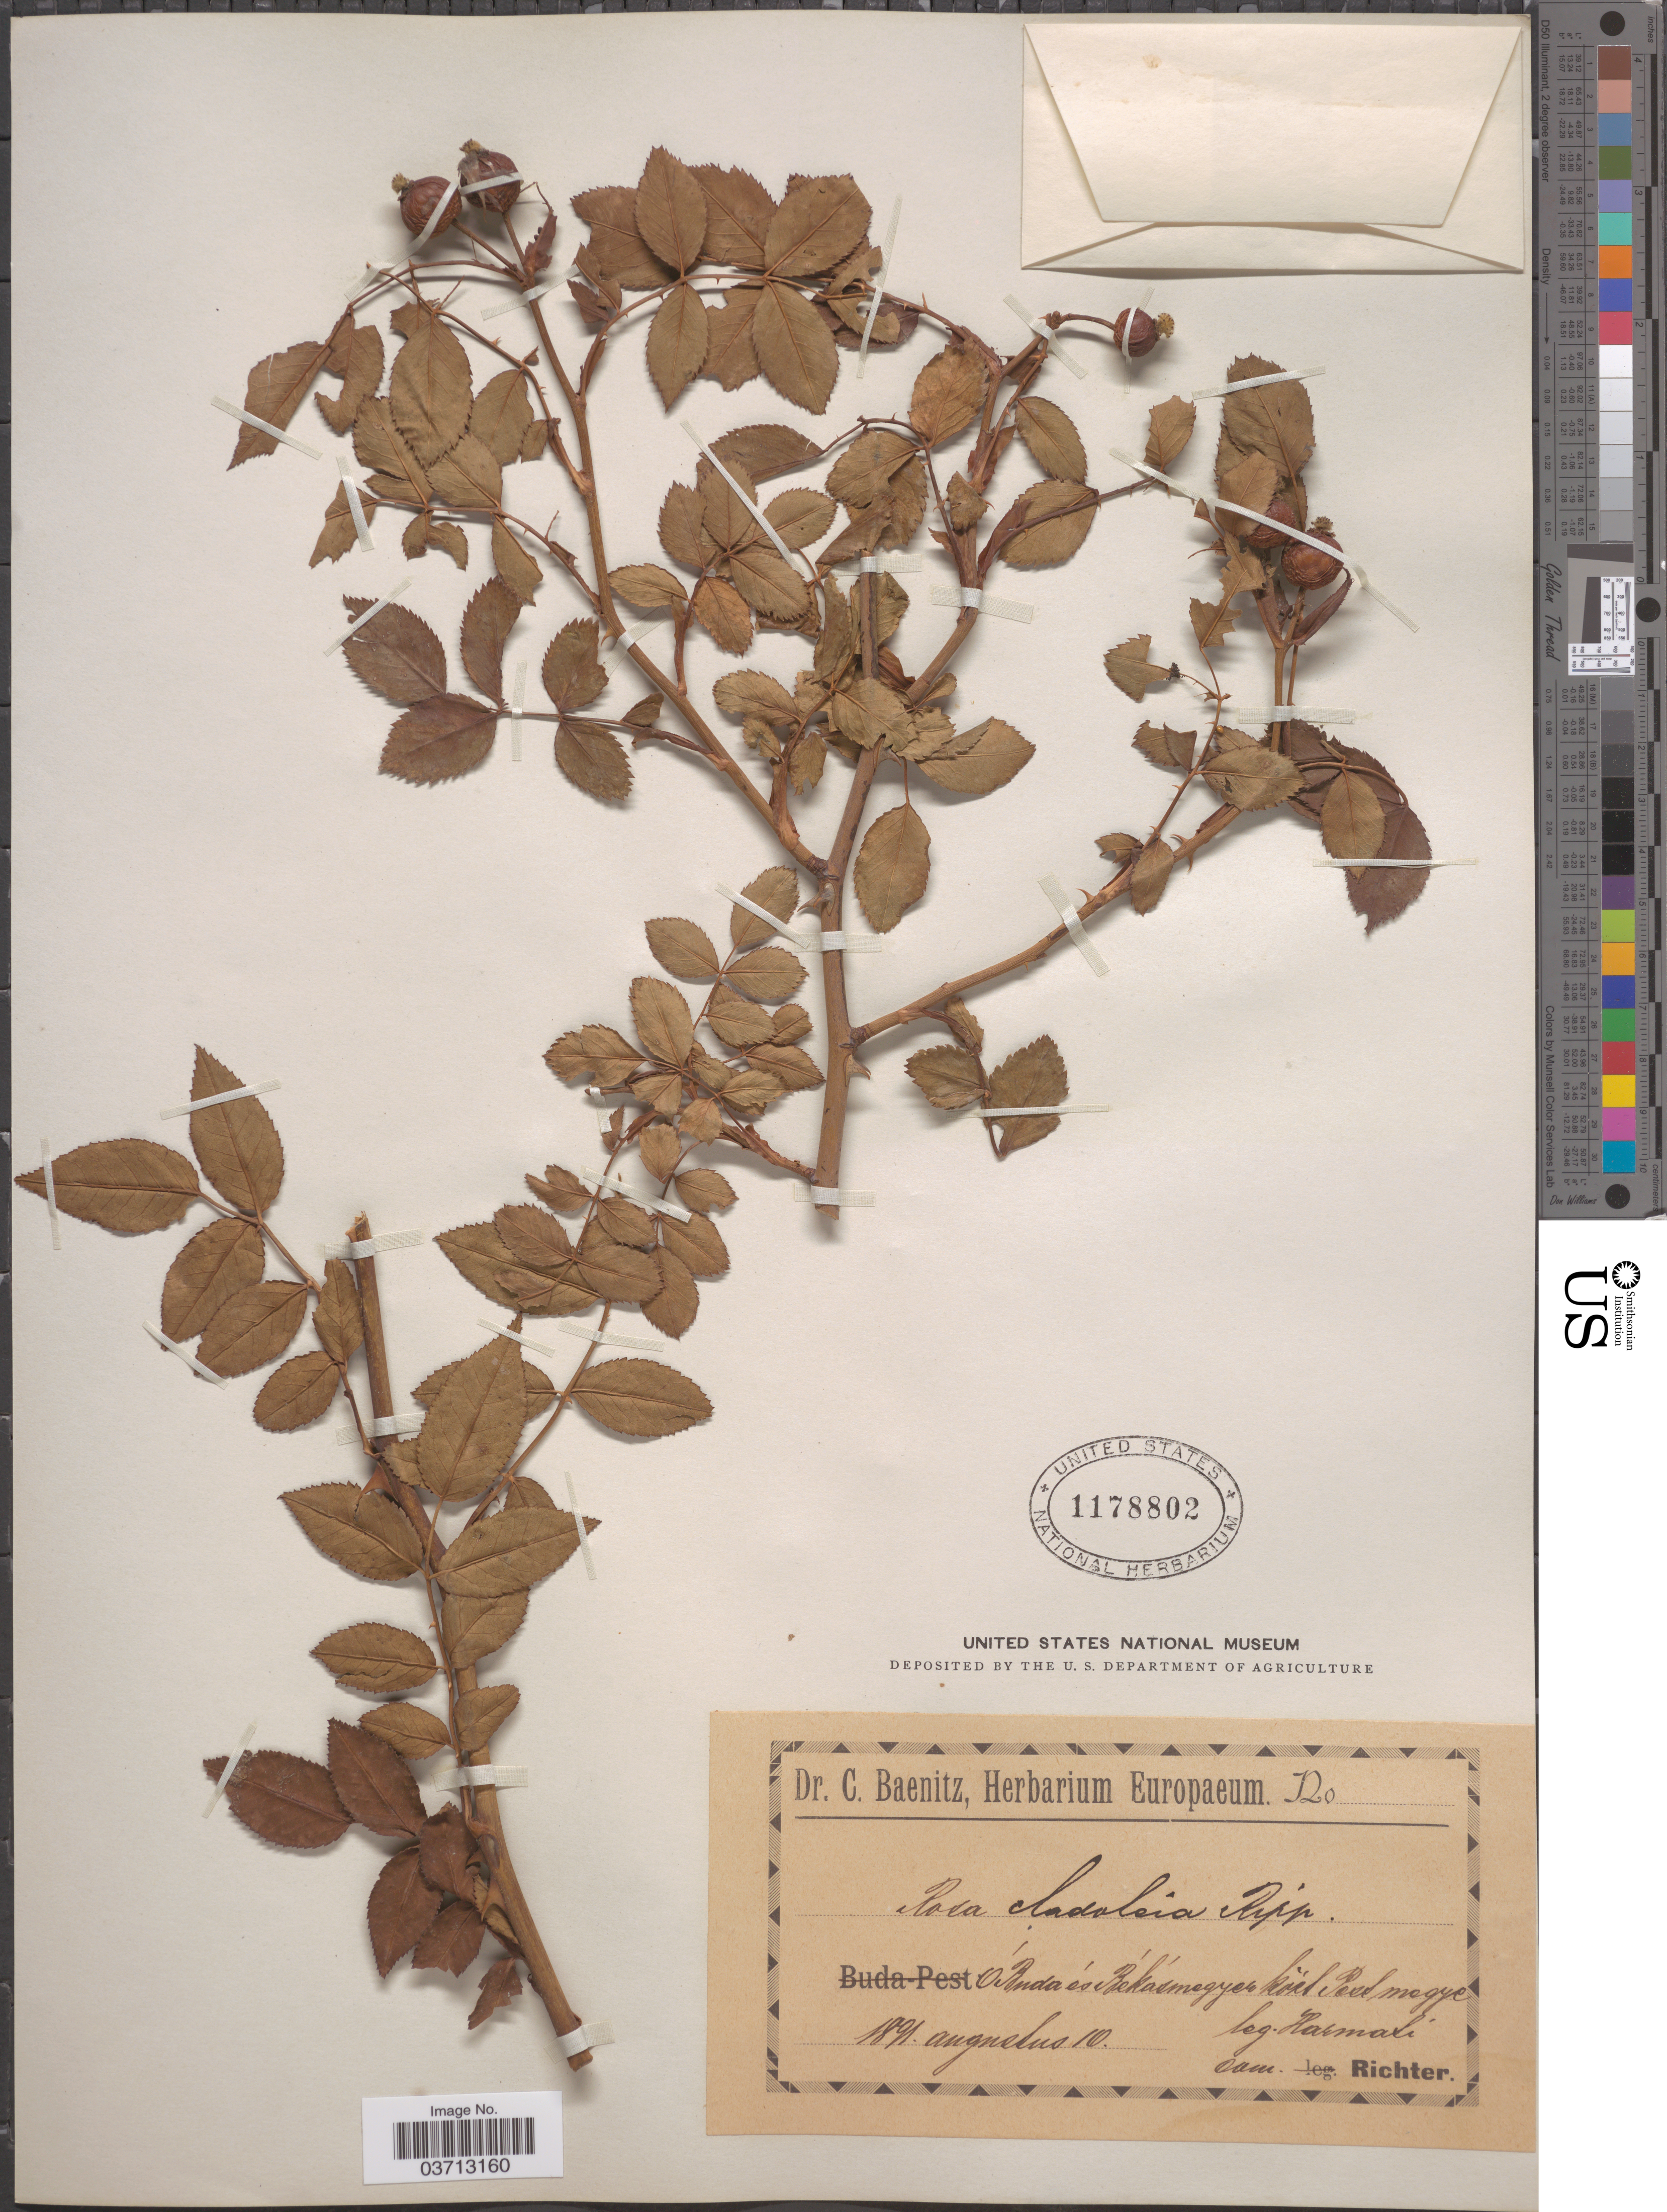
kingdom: Plantae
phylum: Tracheophyta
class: Magnoliopsida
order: Rosales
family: Rosaceae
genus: Rosa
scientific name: Rosa cladoleia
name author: Ripart ex Crép.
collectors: -. Harmadi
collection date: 1891-08-10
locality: [illegible text] Rekásmegyer[interpreted] [illegible text].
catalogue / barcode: US 1178802